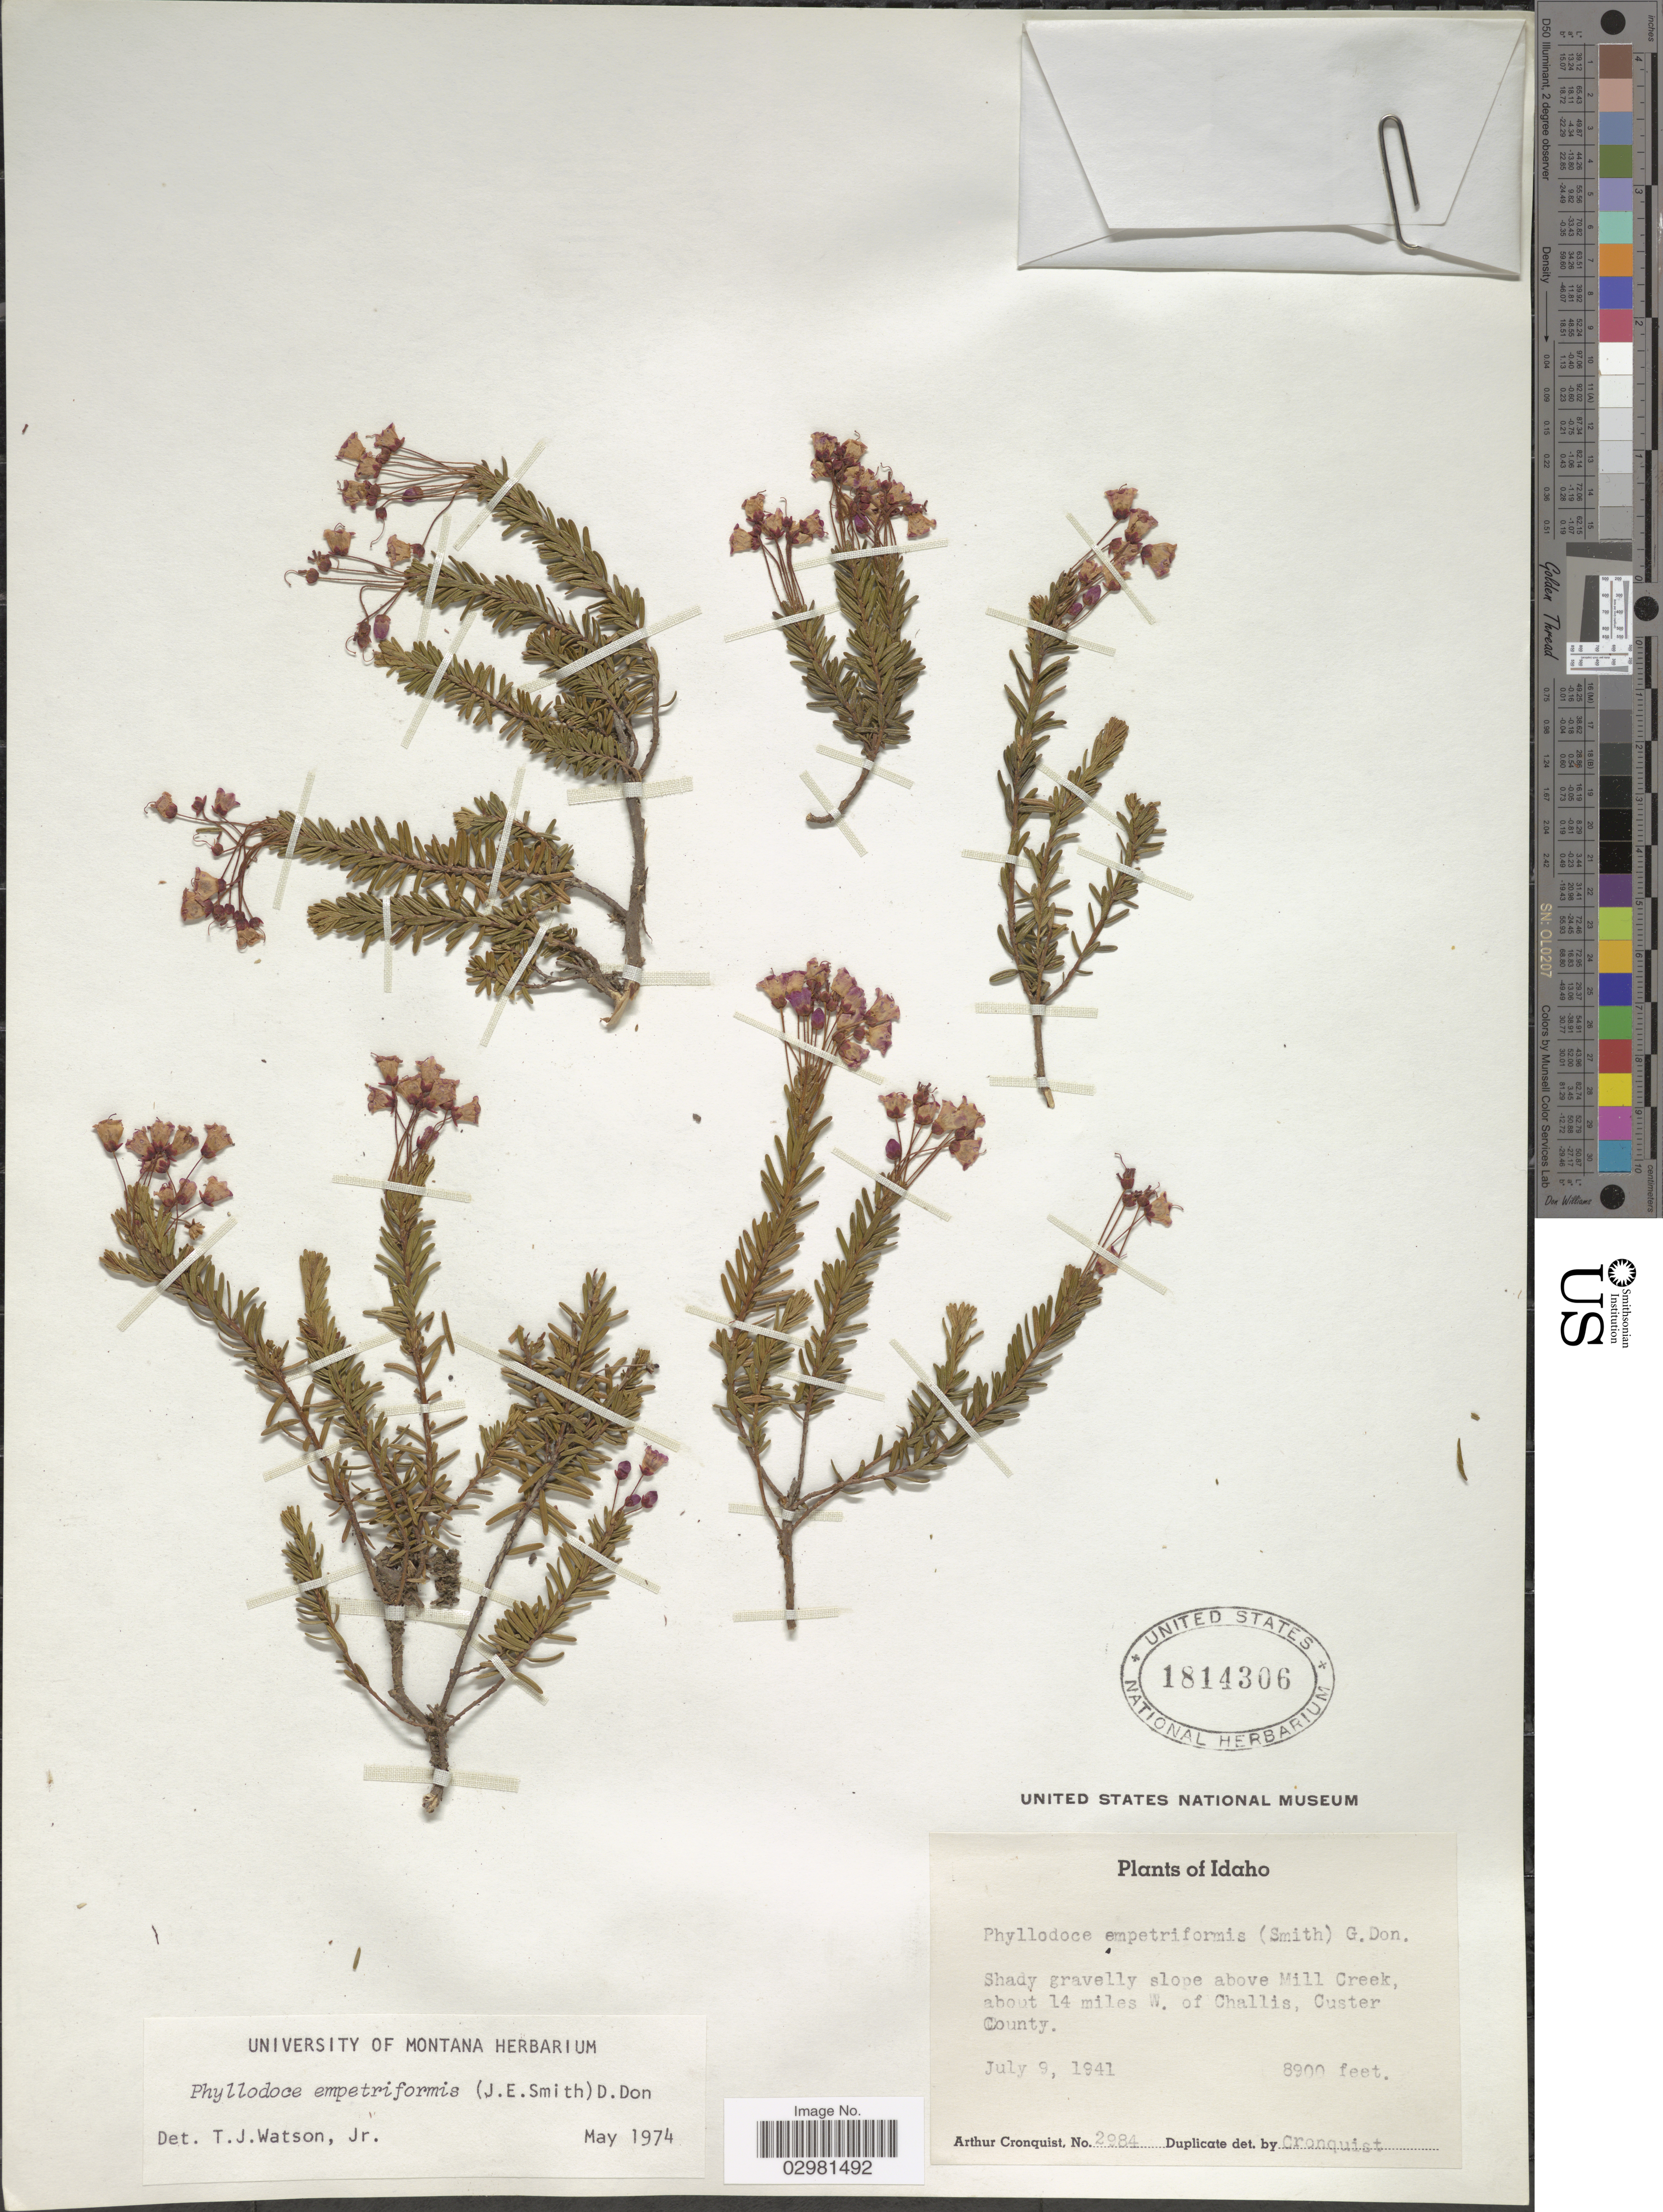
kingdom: Plantae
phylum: Tracheophyta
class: Magnoliopsida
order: Ericales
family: Ericaceae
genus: Phyllodoce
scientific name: Phyllodoce empetiformis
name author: (Small) D. Don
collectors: A. J. Cronquist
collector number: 2984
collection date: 1941-07-09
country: United States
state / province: Idaho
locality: Shady gravelly slope above Mill Creek, about 14 miles W. of Challis, Custer County.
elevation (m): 2713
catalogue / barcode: US 1814306